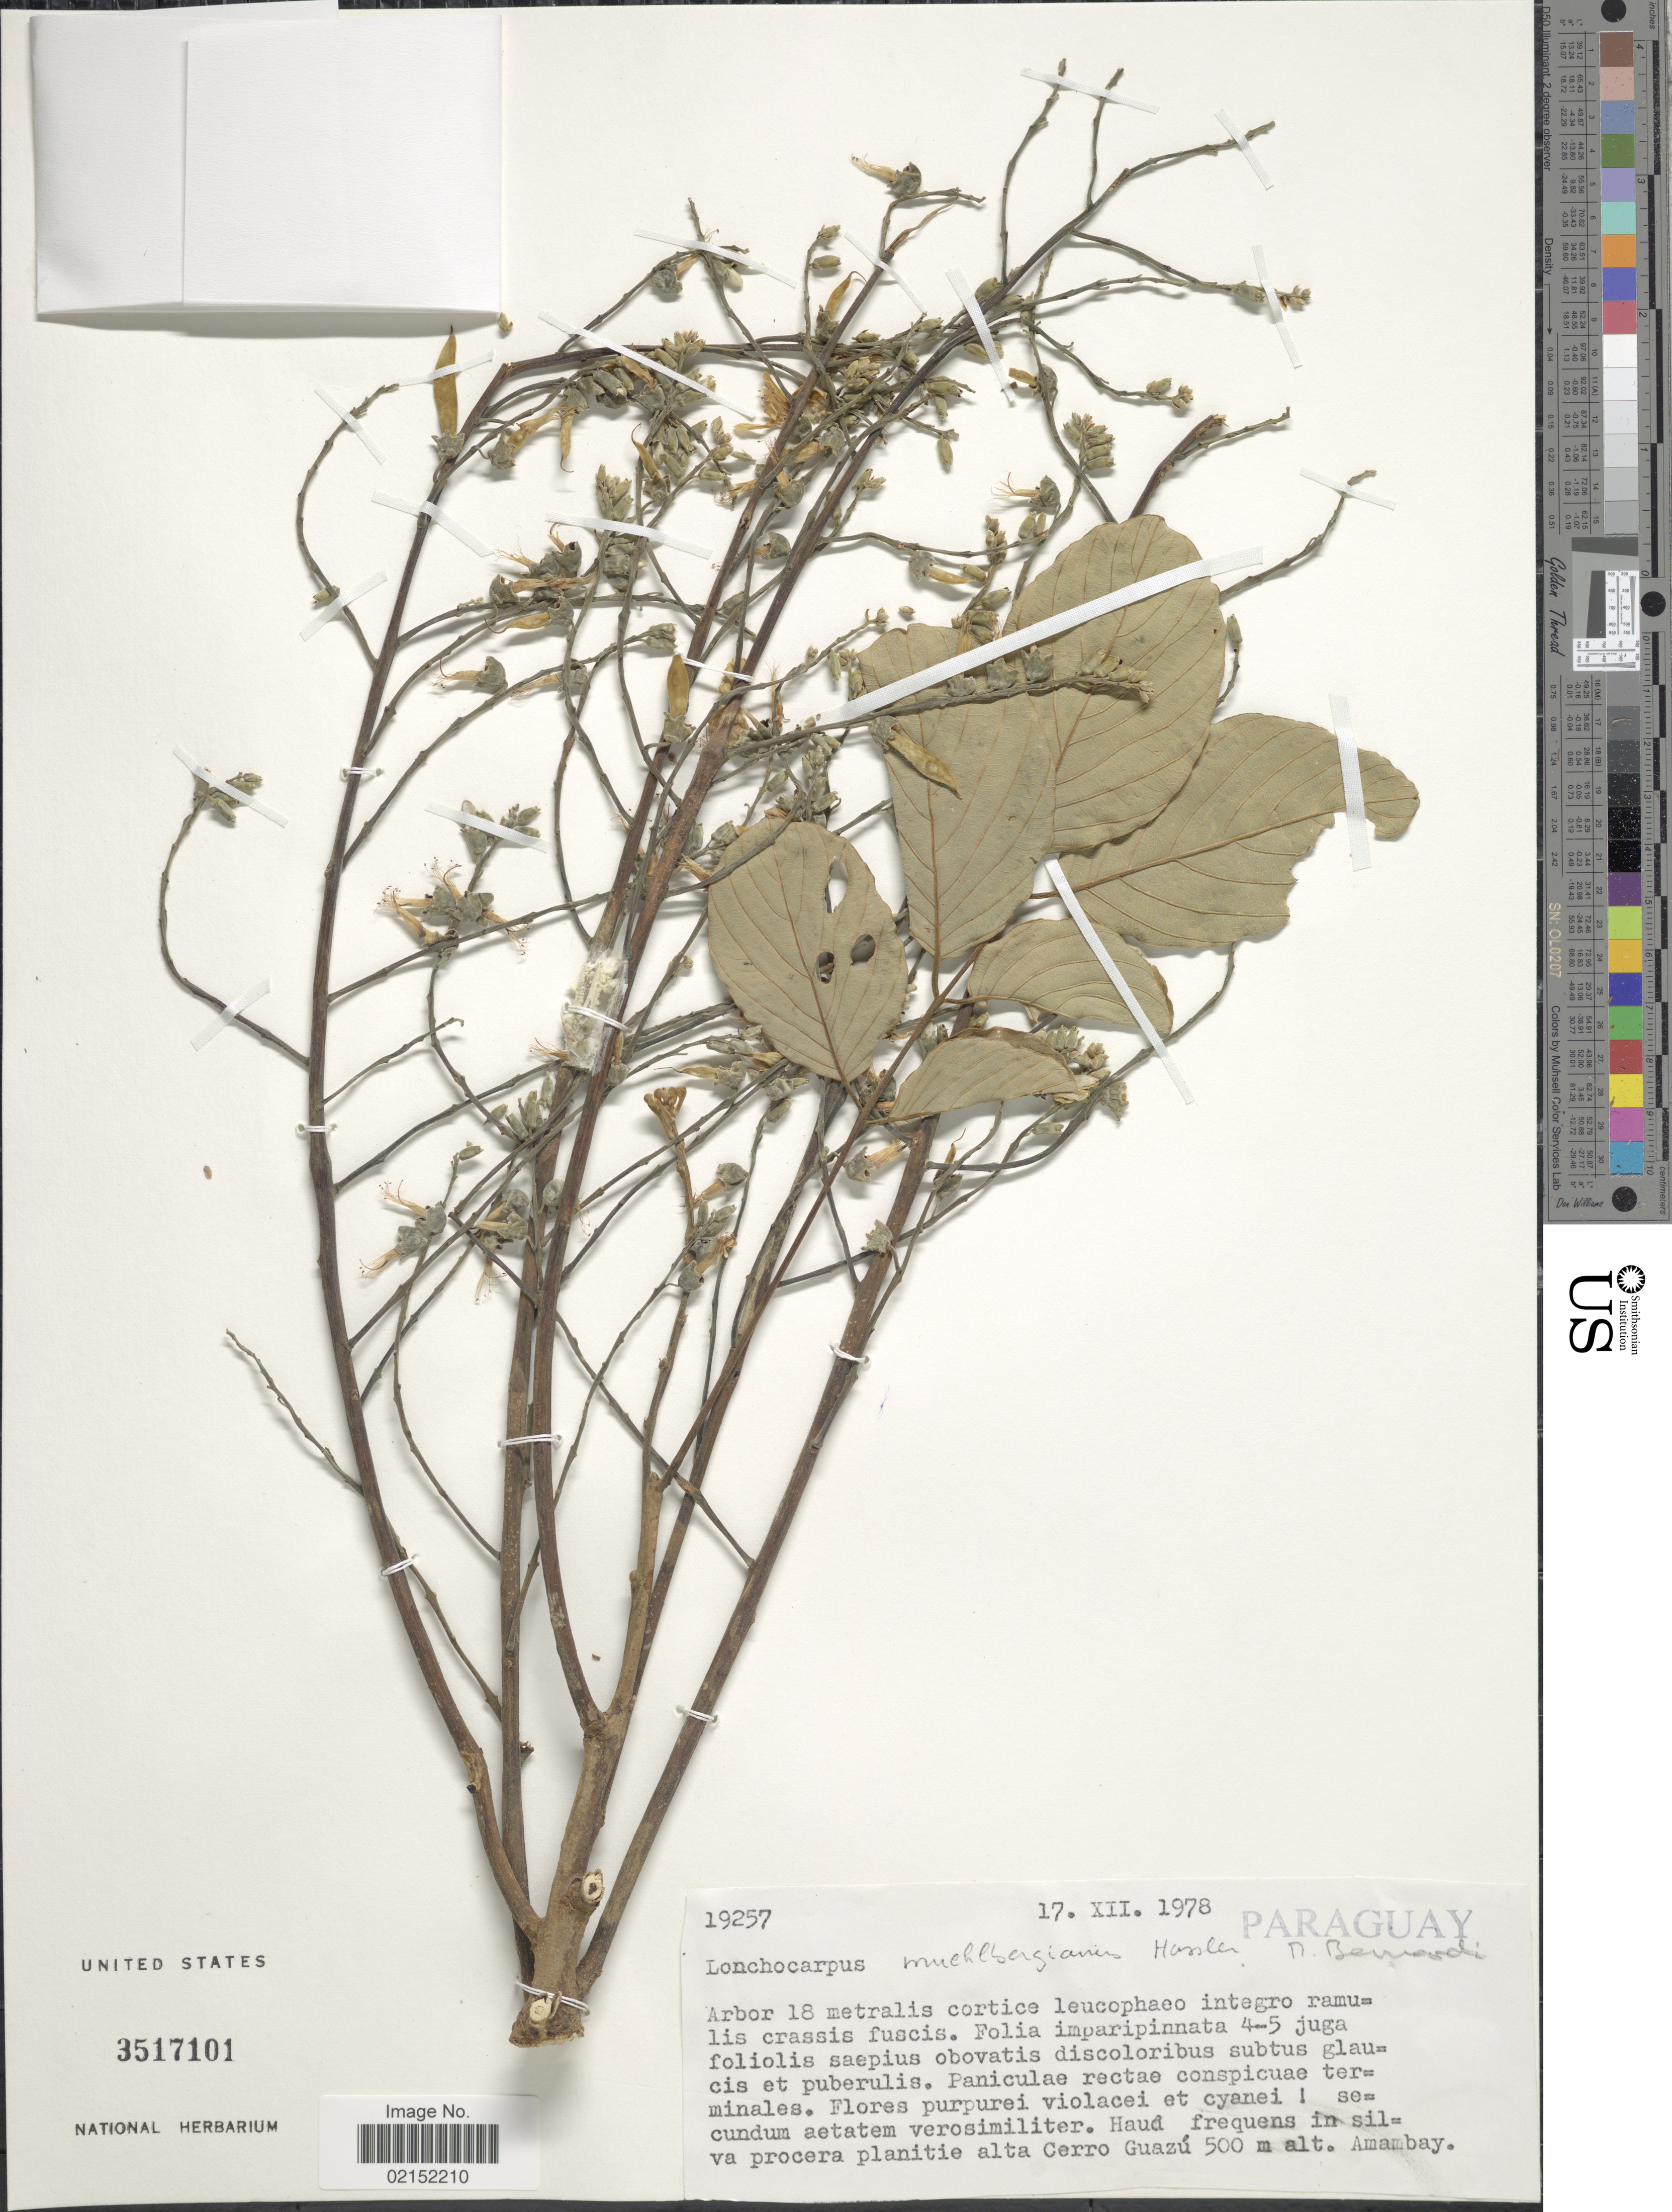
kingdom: Plantae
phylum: Tracheophyta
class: Magnoliopsida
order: Fabales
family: Fabaceae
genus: Lonchocarpus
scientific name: Lonchocarpus muehlbergianus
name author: Hassl.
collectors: Bernardi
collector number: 19257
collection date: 1978-12-17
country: Paraguay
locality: Haud frequens in silva procera planitie alta Cerro Guazu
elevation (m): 500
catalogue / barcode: US 3517101